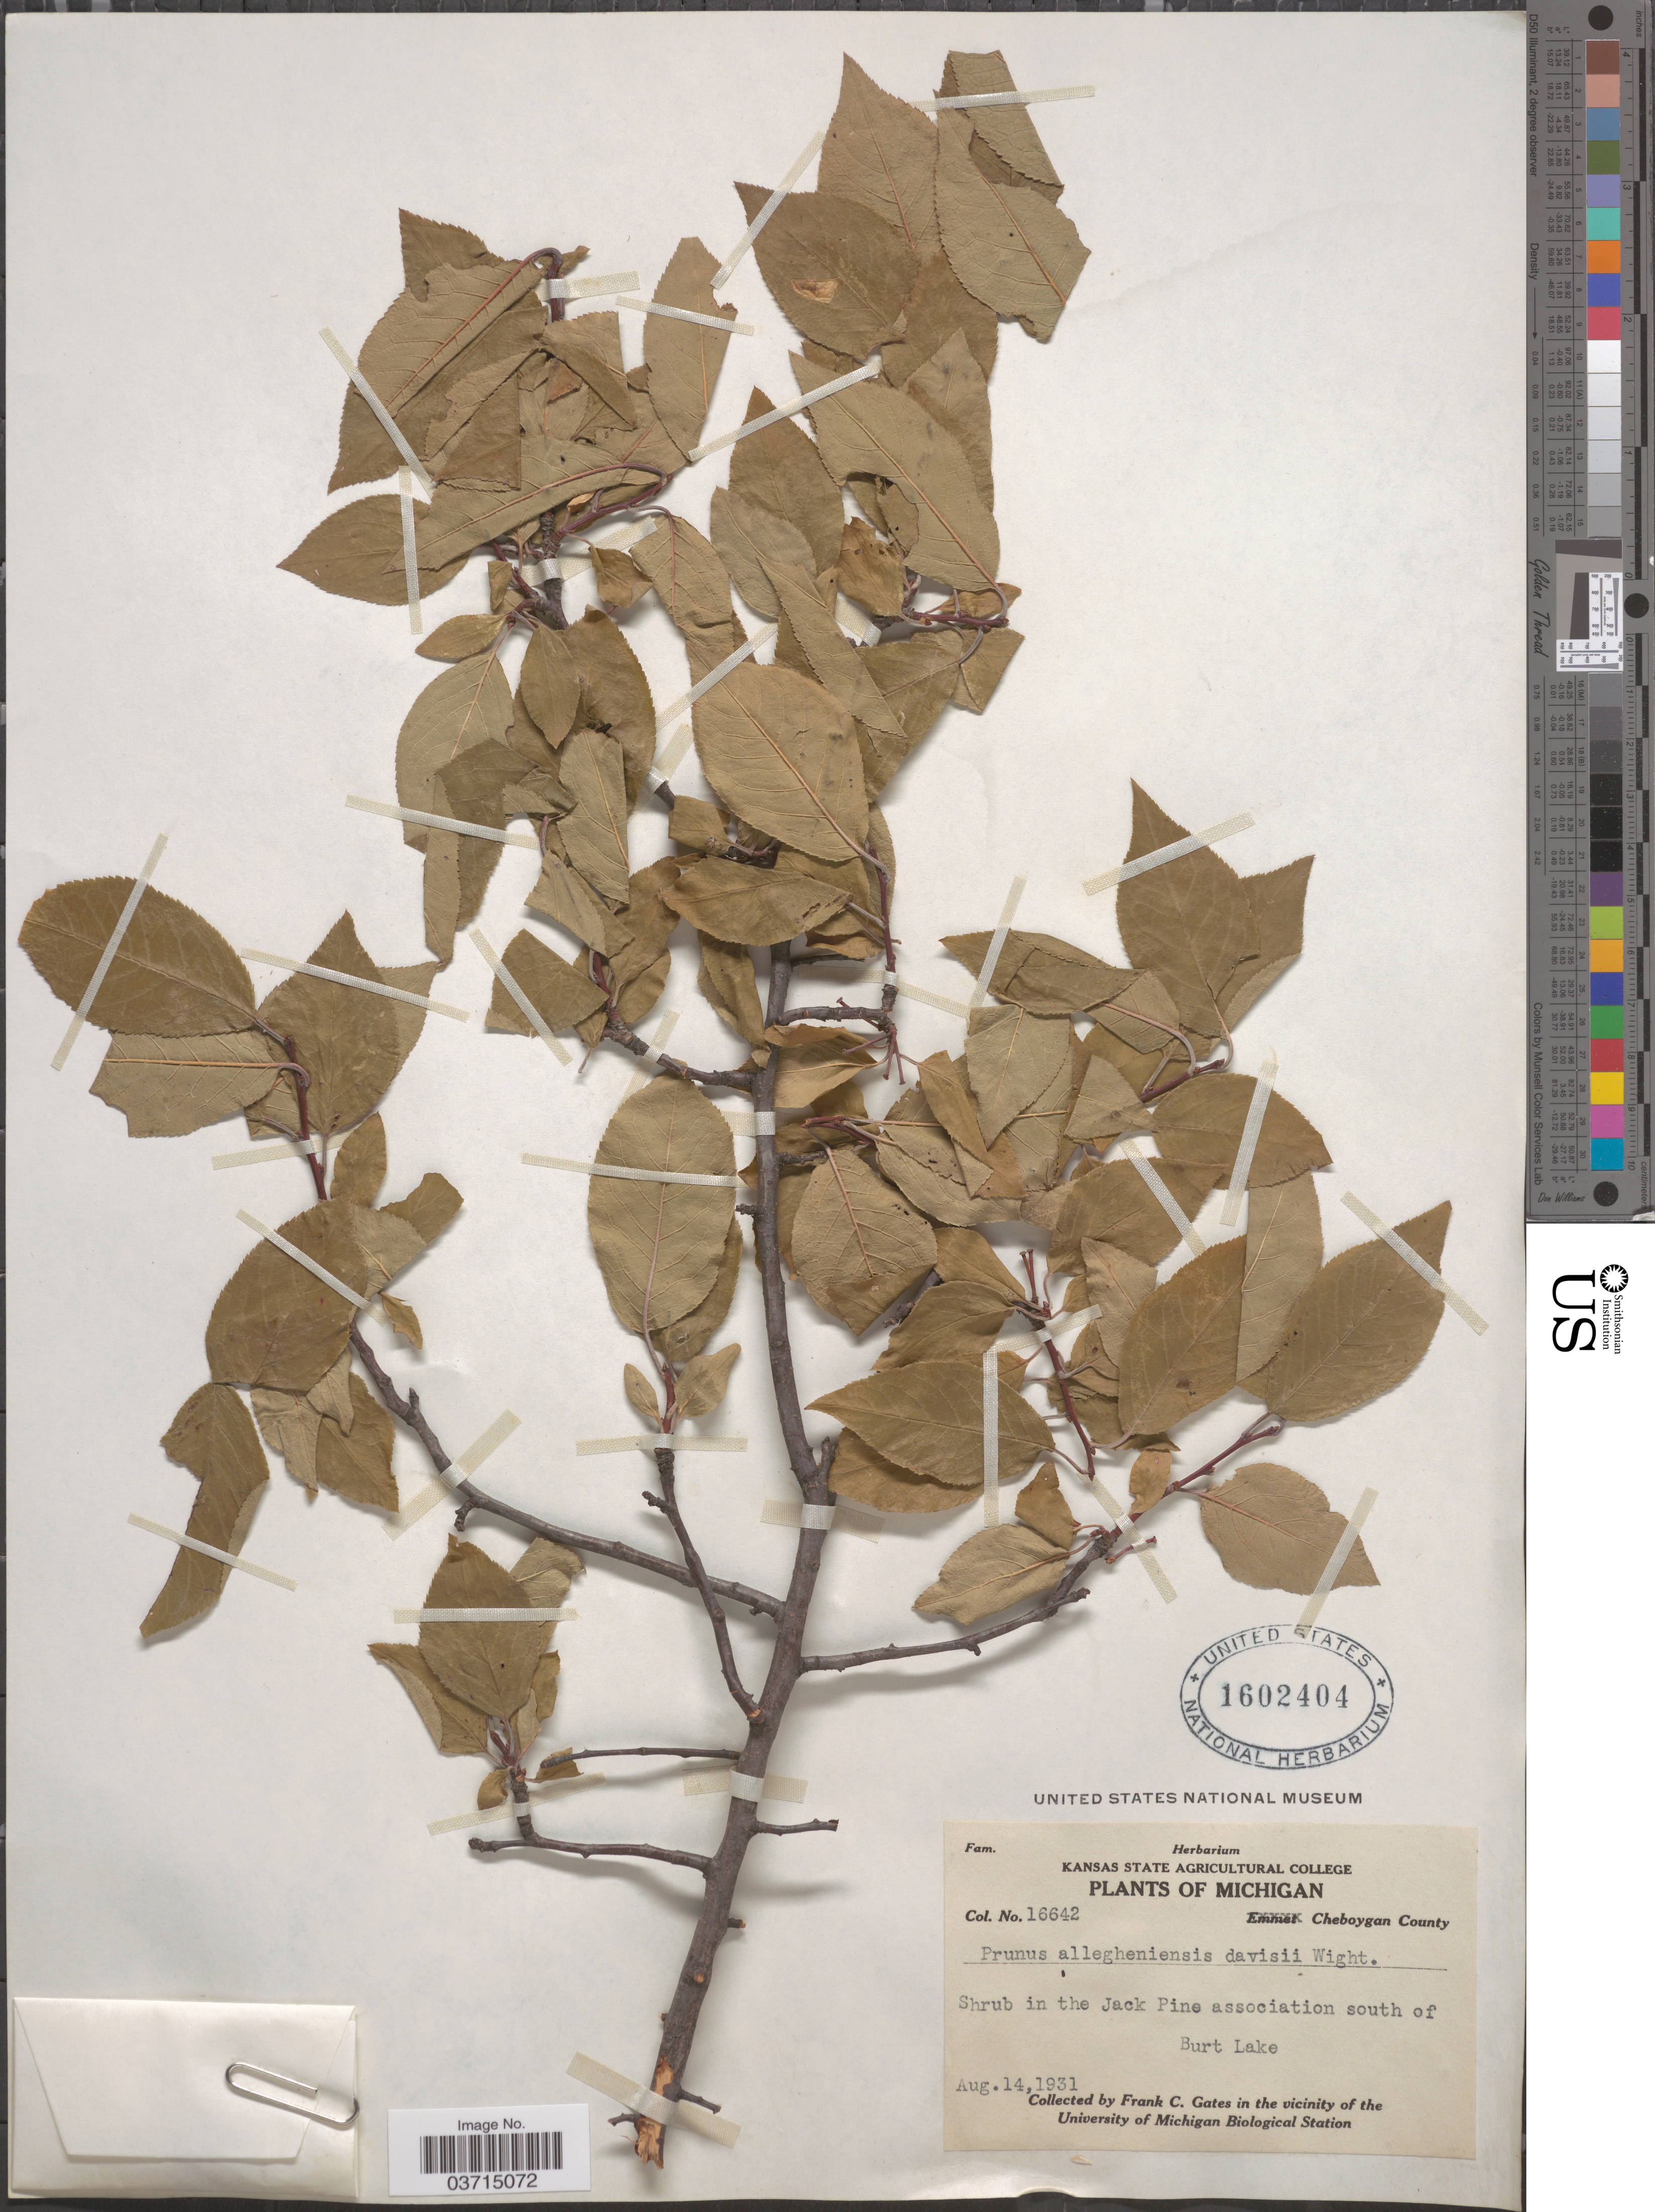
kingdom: Plantae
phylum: Tracheophyta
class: Magnoliopsida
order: Rosales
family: Rosaceae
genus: Prunus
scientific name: Prunus alleghaniensis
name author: Porter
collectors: F. C. Gates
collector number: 16642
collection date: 1931-08-14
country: United States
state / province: Michigan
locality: Cheboygan County. In the Jack Pine association south of Burt Lake.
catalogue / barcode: US 1602404